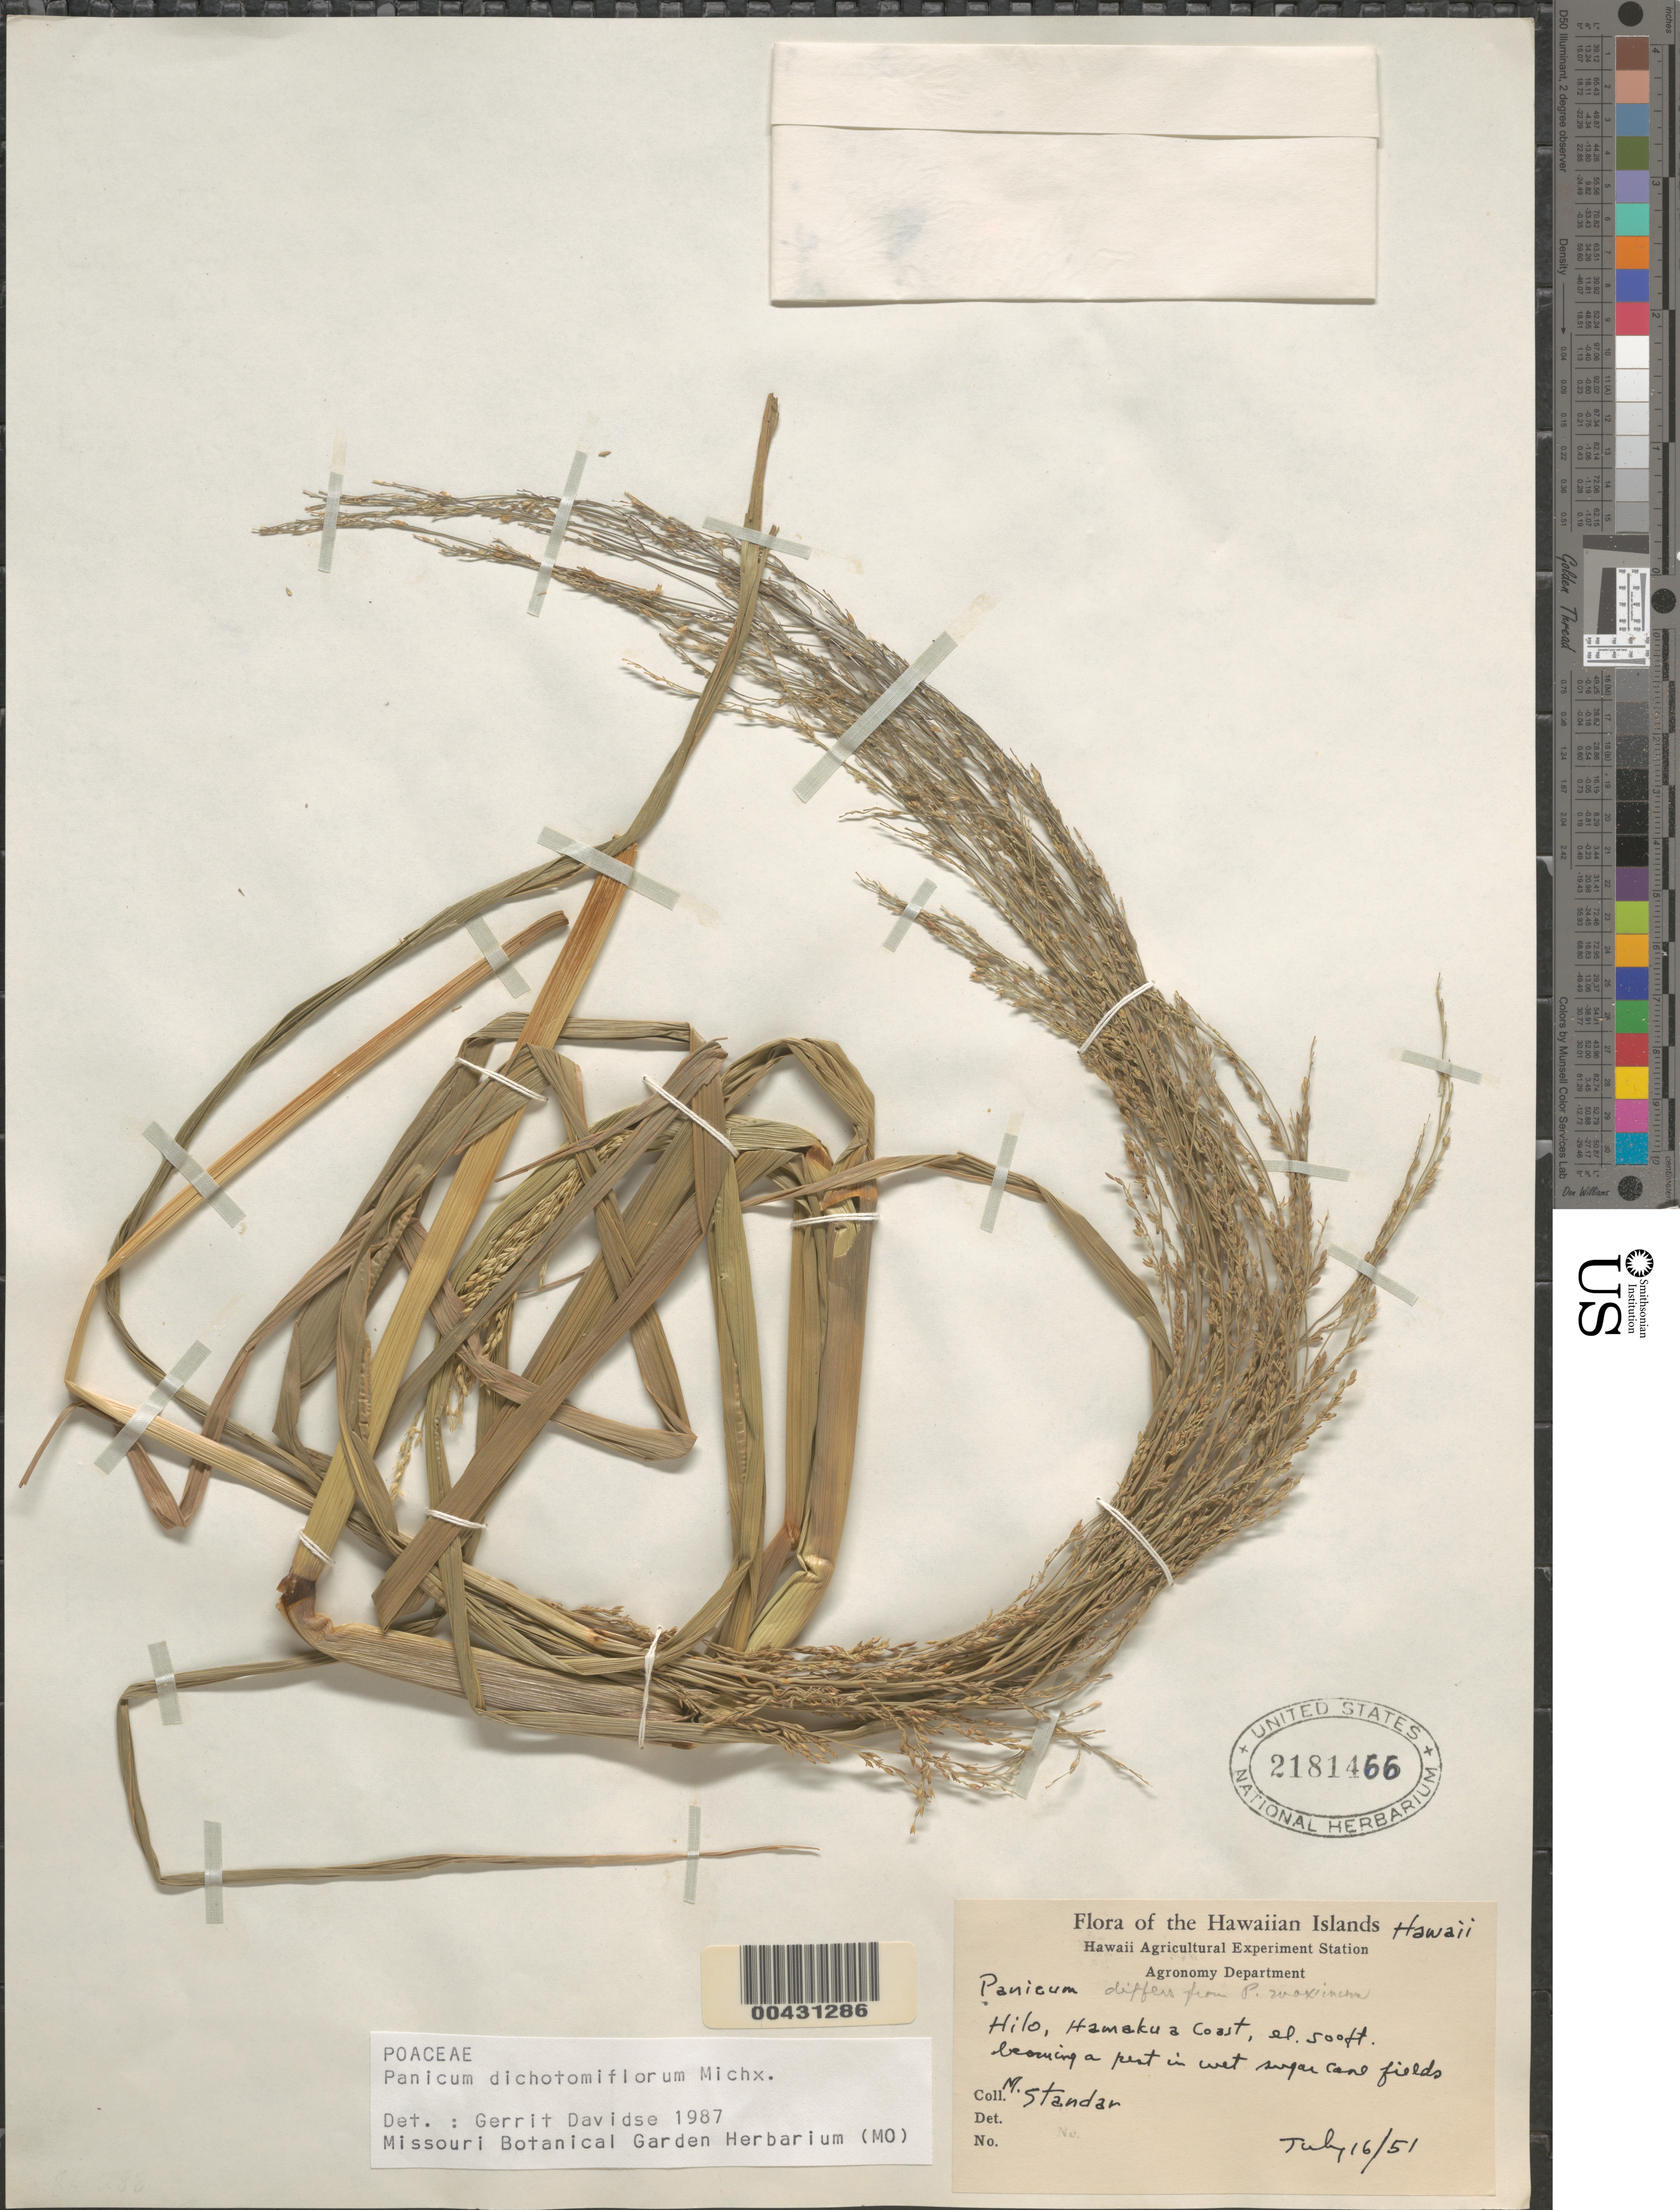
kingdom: Plantae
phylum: Tracheophyta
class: Liliopsida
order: Poales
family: Poaceae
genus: Panicum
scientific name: Panicum dichotomiflorum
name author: Michx.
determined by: Davidse, Gerrit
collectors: M. Standar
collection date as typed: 16 Jul 1951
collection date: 1951-07-16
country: United States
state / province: Hawaii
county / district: Hawaii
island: Hawaii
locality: Hilo, Hamakua coast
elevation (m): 152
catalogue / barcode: US 2181466